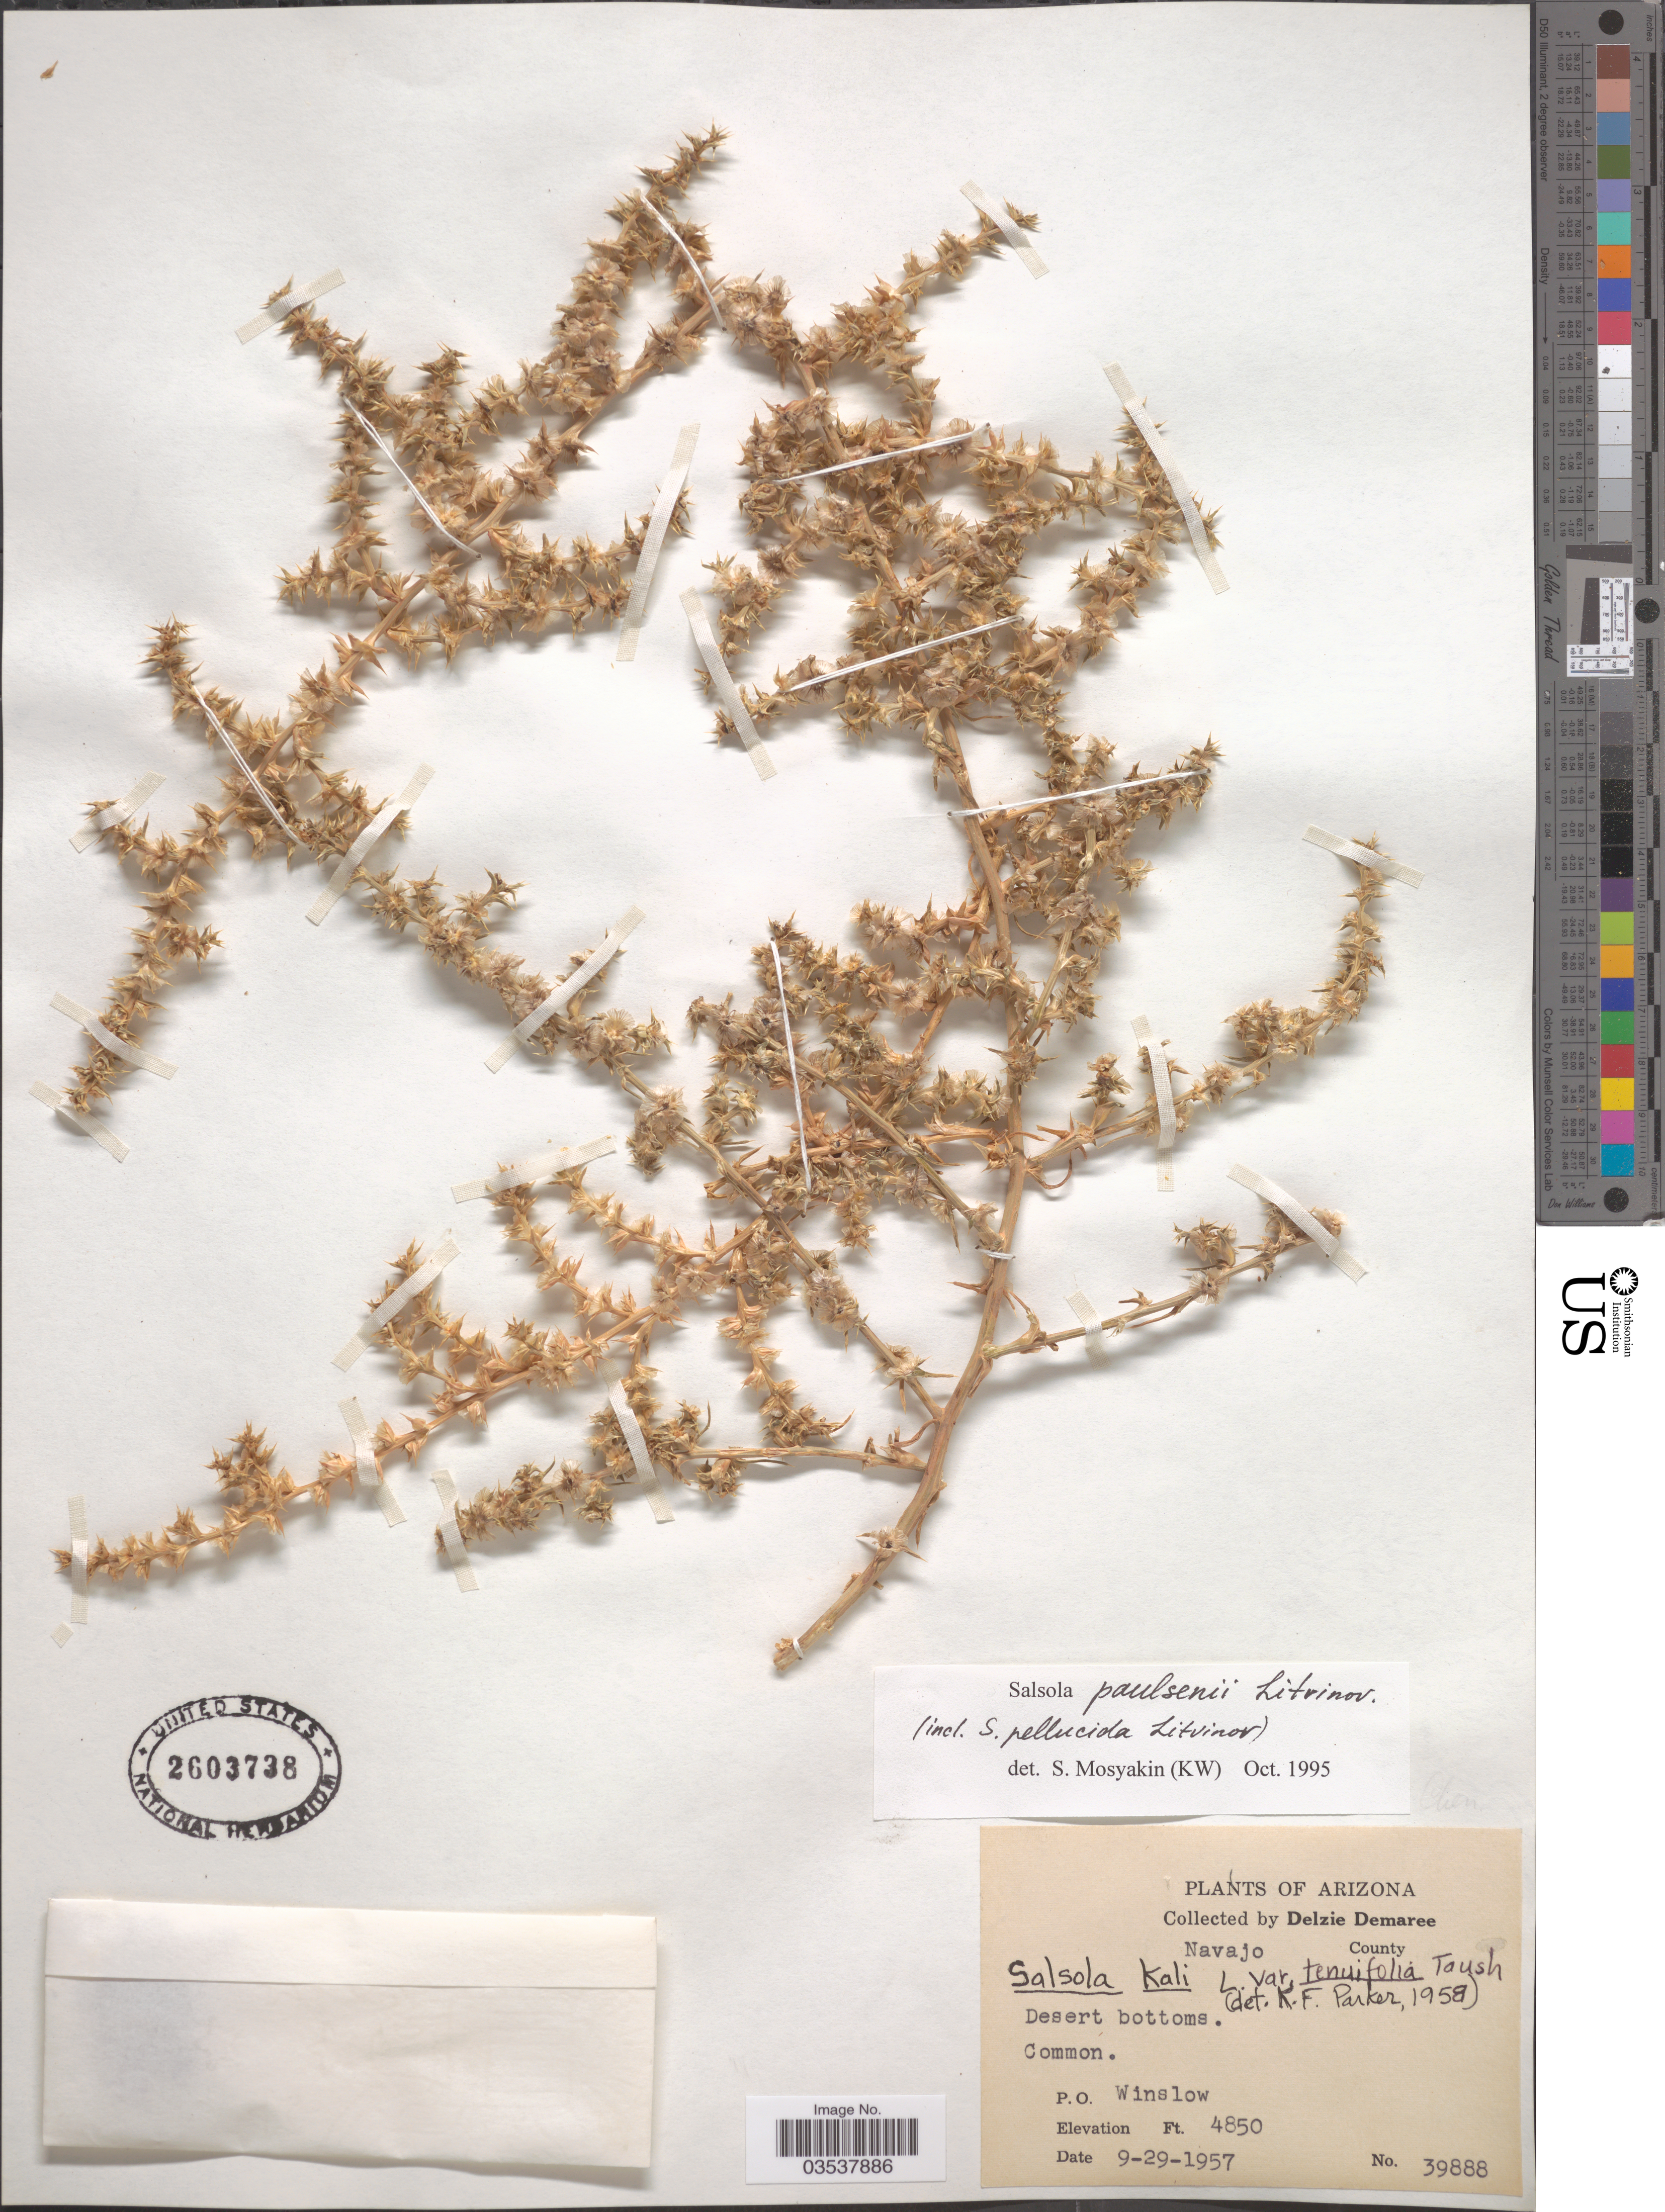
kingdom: Plantae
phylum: Tracheophyta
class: Magnoliopsida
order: Caryophyllales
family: Amaranthaceae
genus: Salsola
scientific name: Salsola paulsenii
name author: Litv.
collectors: D. Demaree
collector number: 39888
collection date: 1957-09-29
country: United States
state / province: Arizona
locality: Navajo County. Desert bottoms. P.O. Winslow.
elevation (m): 1478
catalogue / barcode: US 2603738